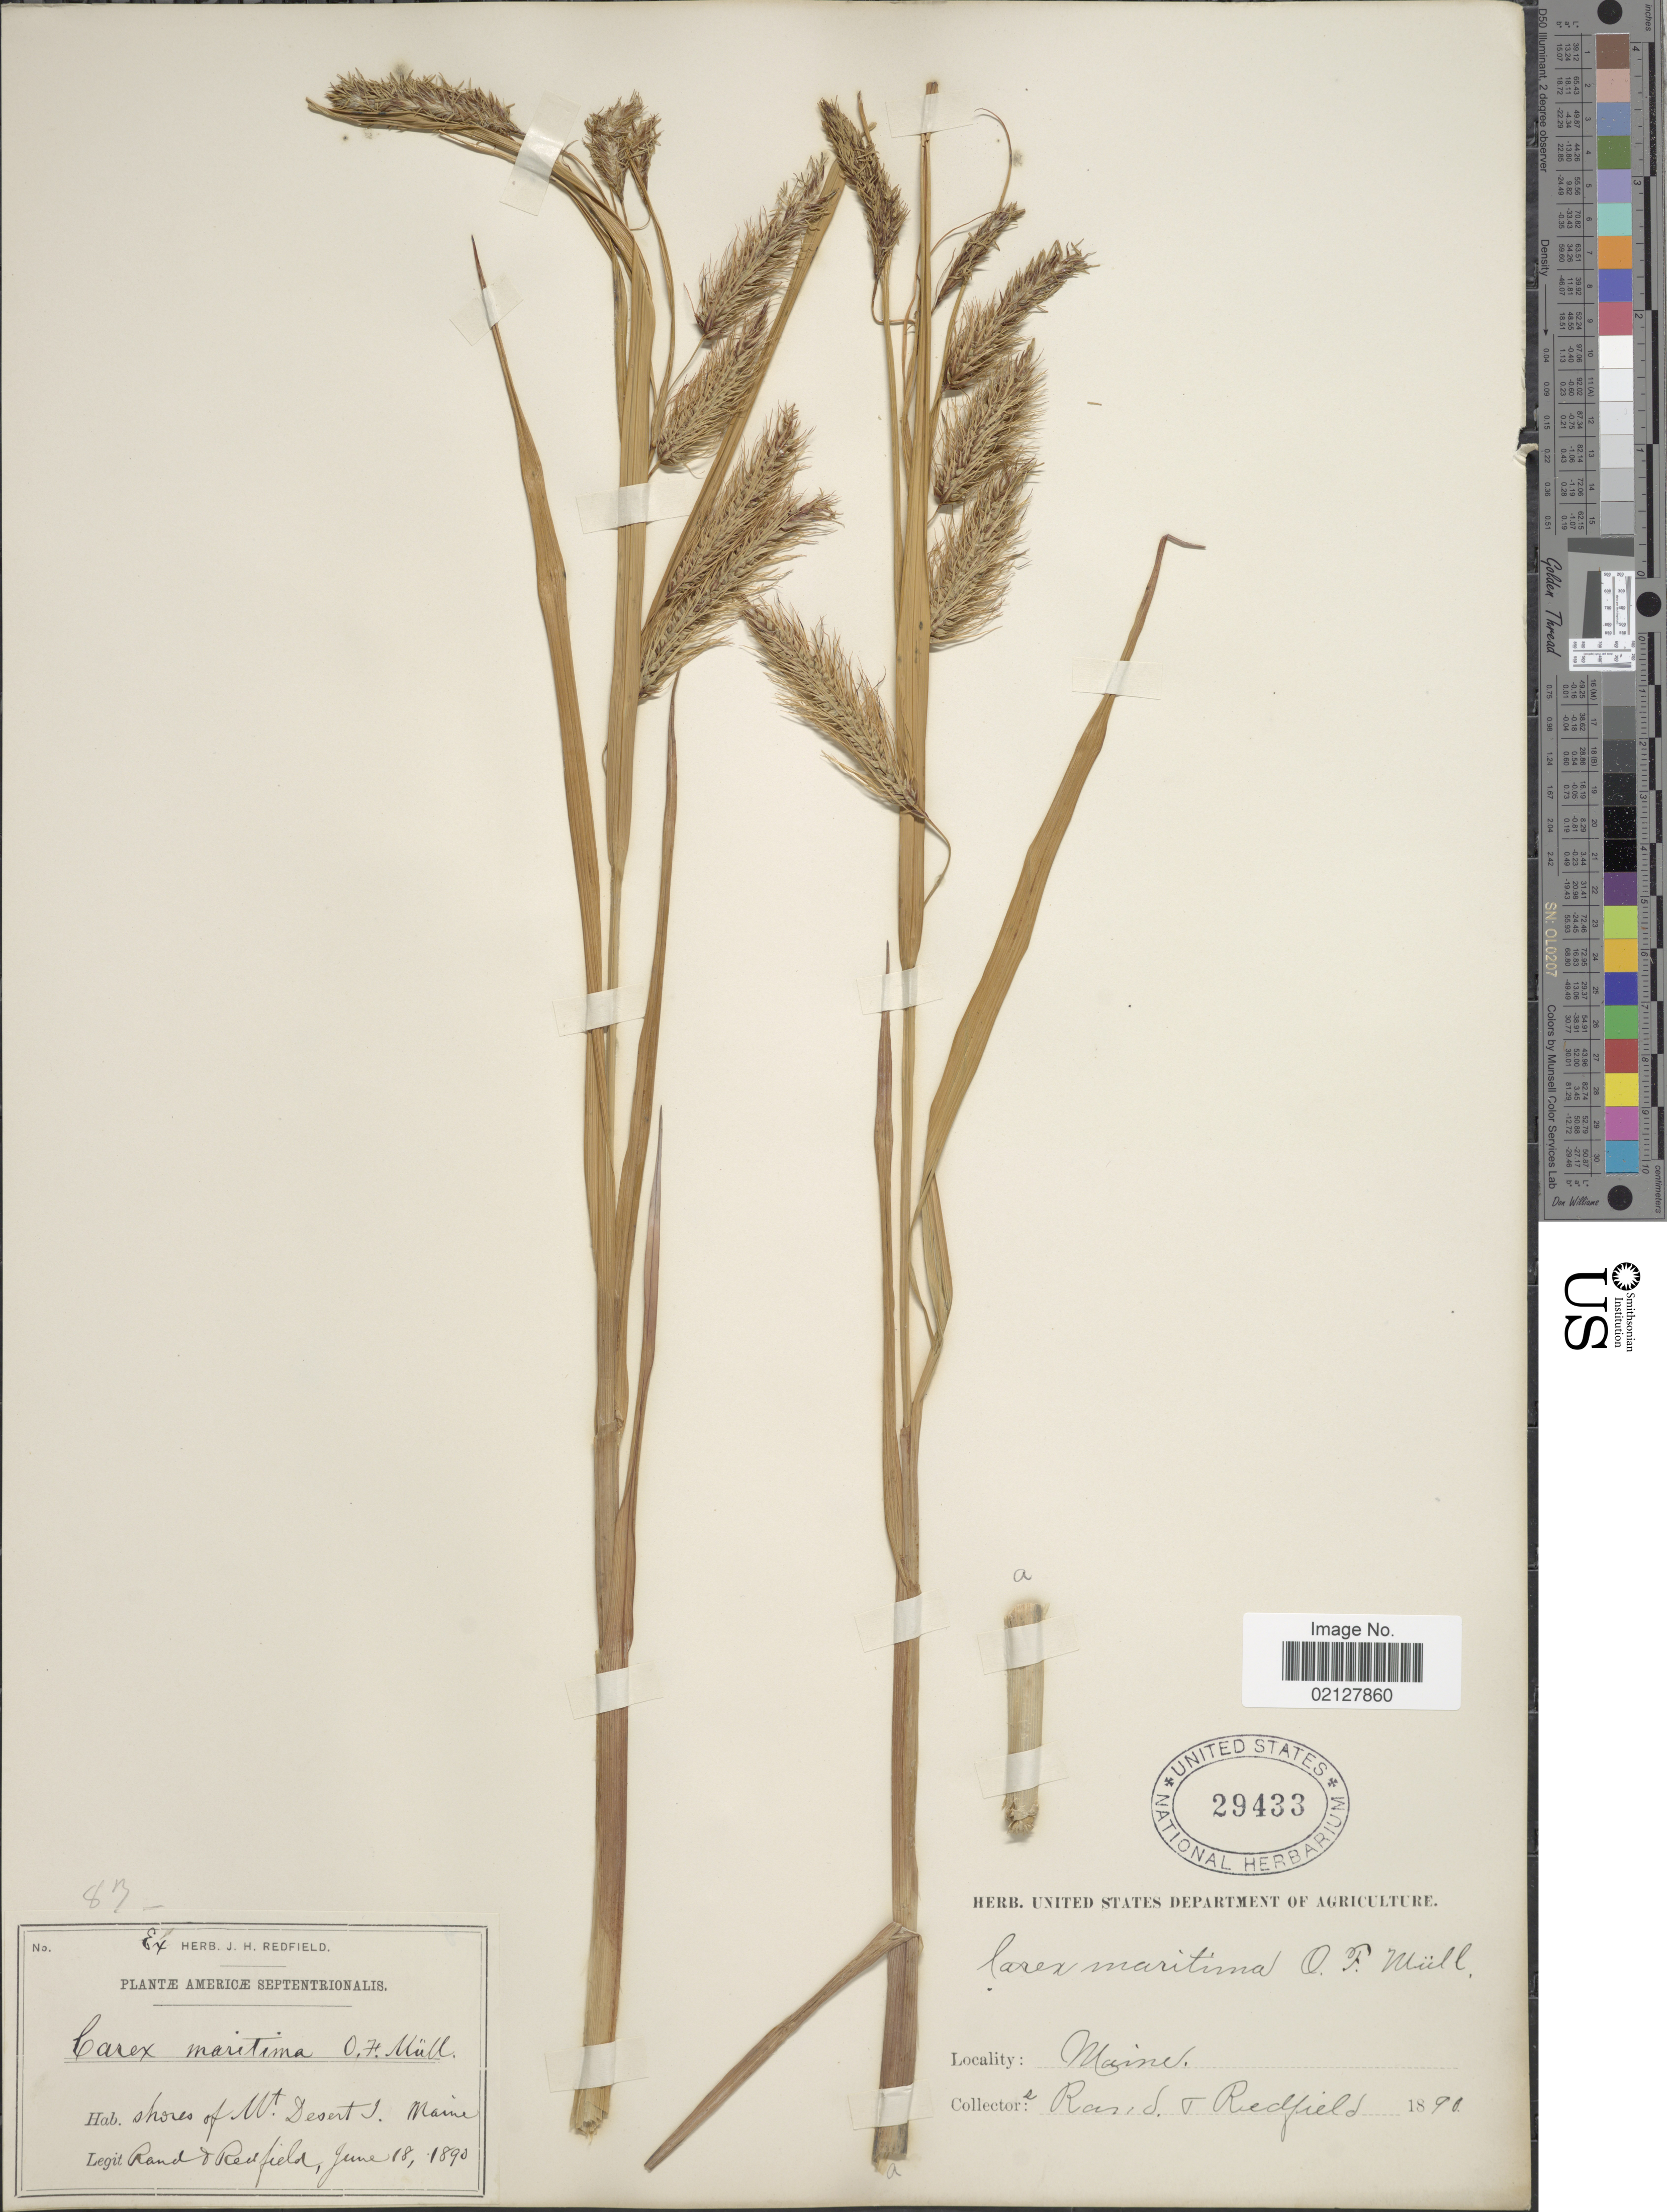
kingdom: Plantae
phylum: Tracheophyta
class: Liliopsida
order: Poales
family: Cyperaceae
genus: Carex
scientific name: Carex paleacea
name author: Schreb. ex Wahlenb.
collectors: -. Rand & Redfield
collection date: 1890-06-18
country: United States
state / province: Maine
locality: Shores of Mt. Desert I.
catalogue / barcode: US 29433